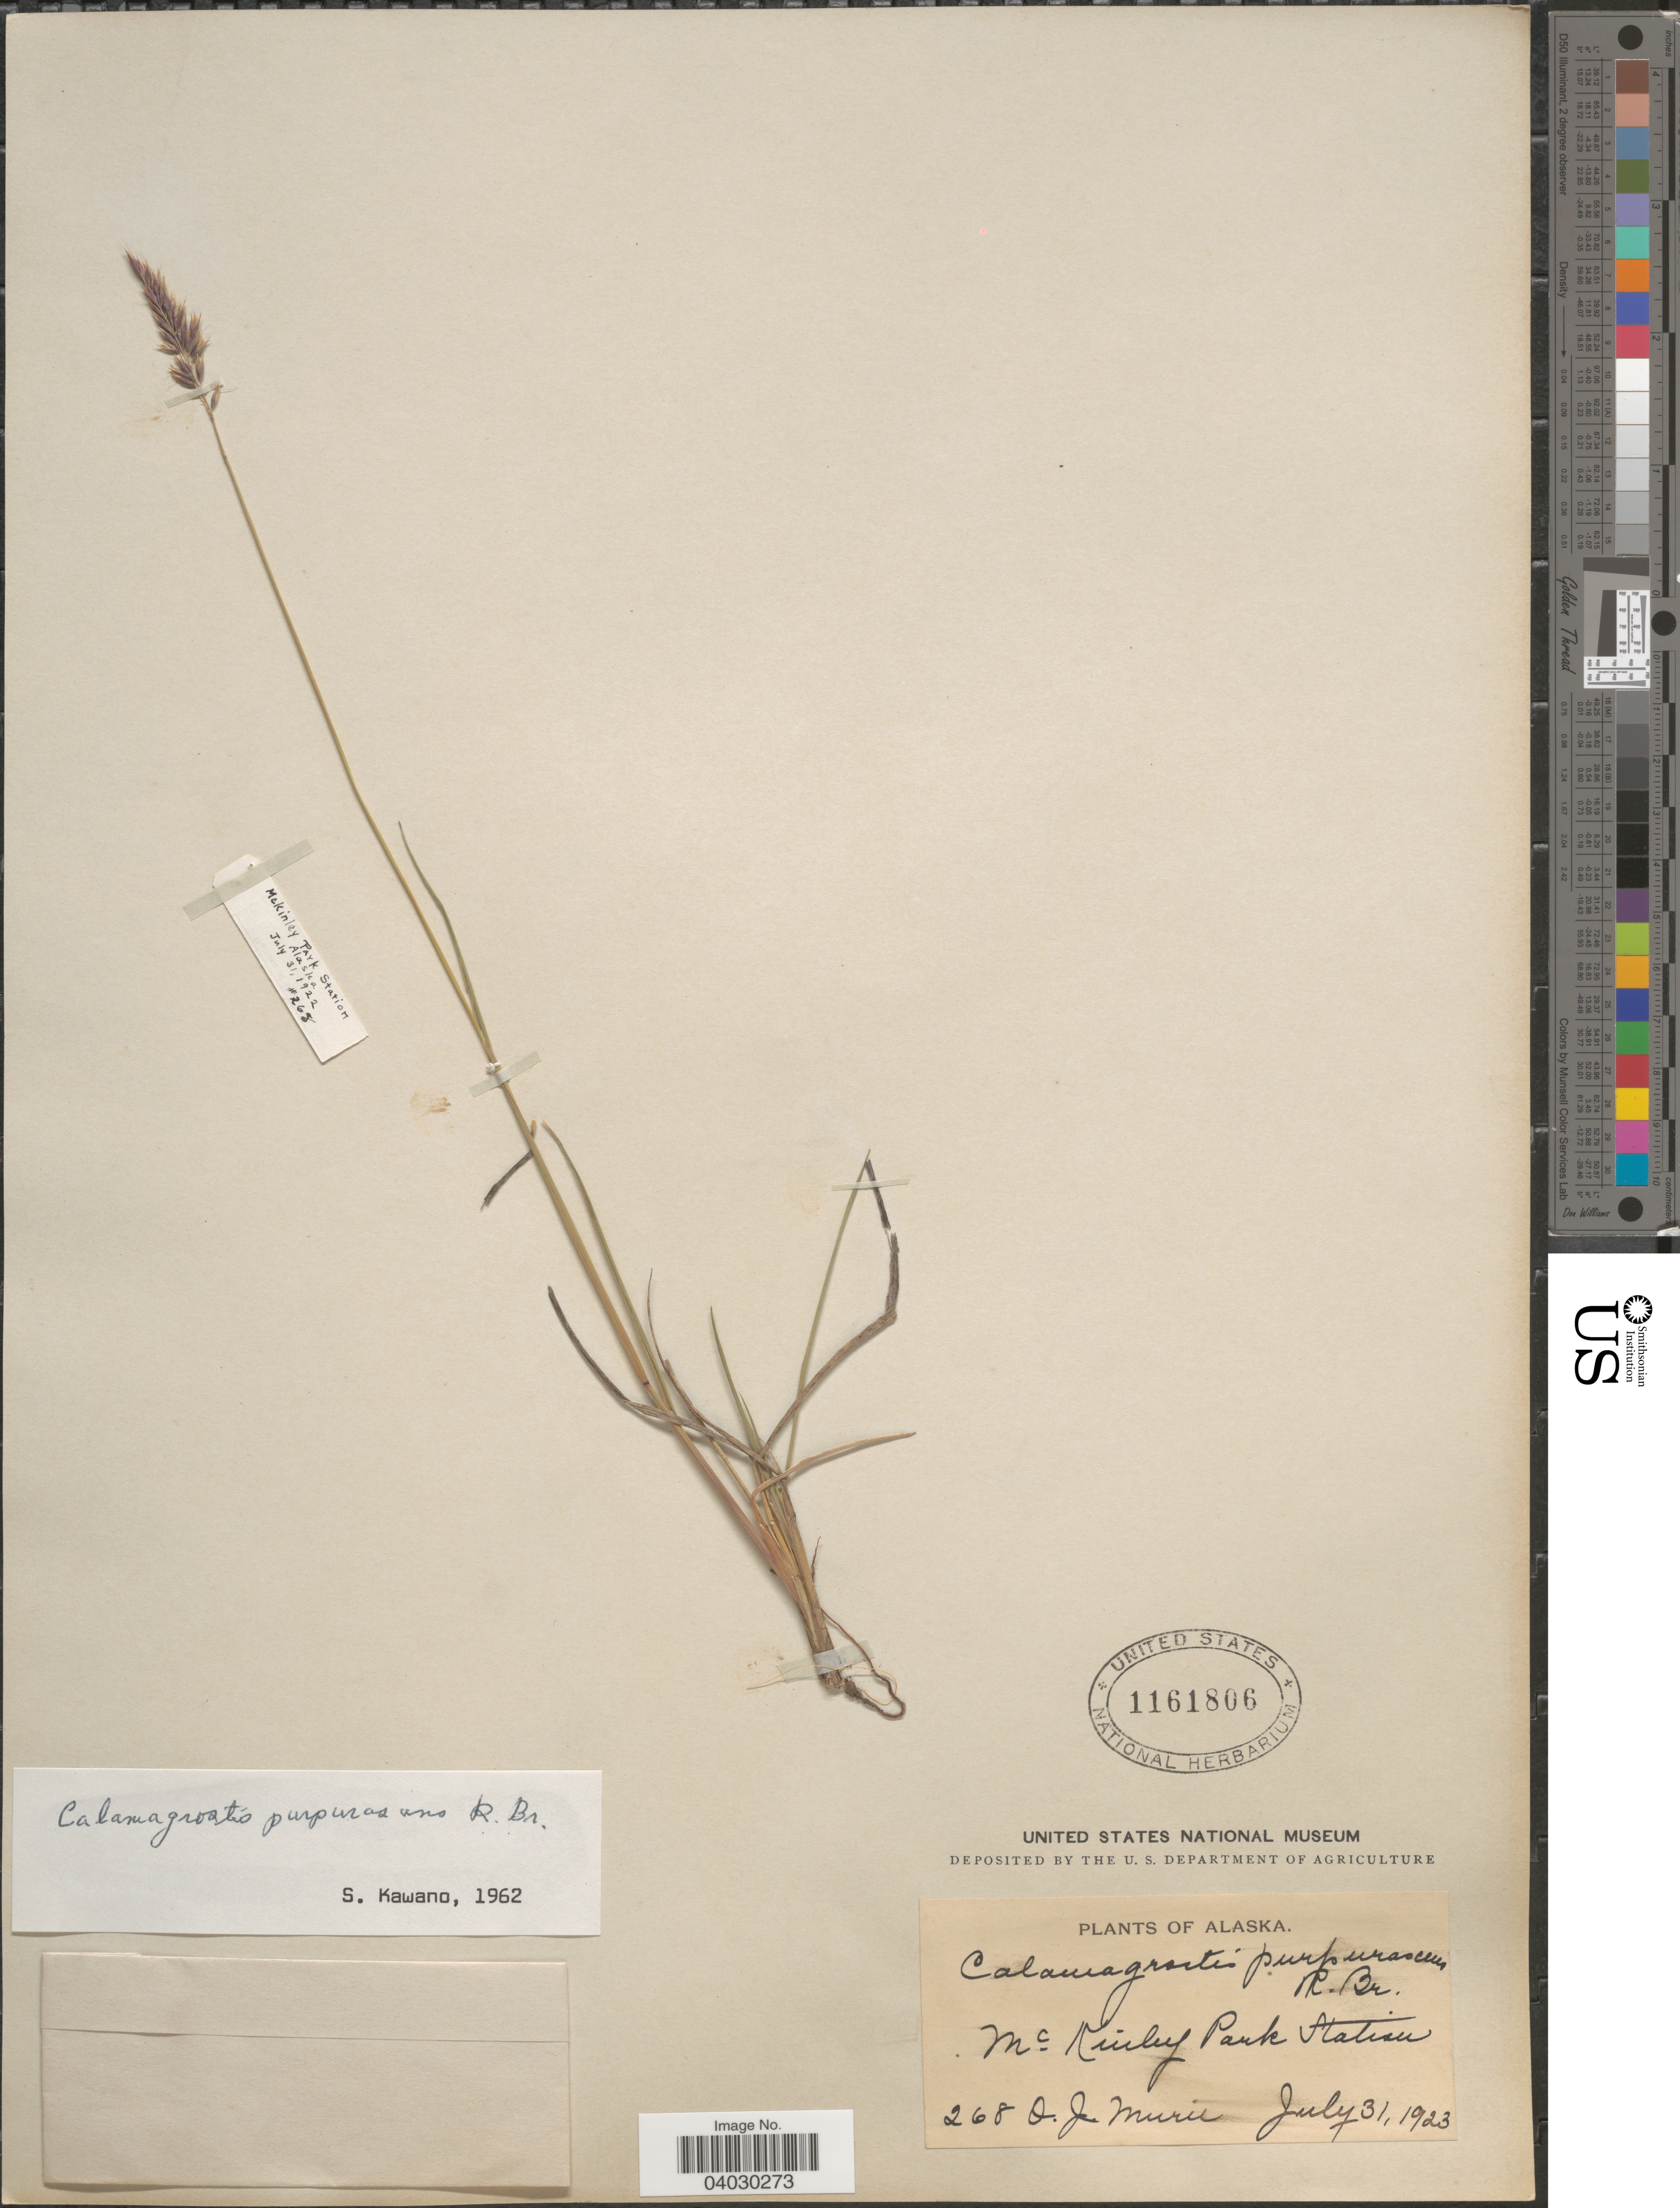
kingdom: Plantae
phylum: Tracheophyta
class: Liliopsida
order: Poales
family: Poaceae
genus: Calamagrostis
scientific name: Calamagrostis purpurascens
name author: R. Br.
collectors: O. Murie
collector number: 268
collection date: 1923-07-31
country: United States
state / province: Alaska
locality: McKinley Park Station.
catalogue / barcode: US 1161806